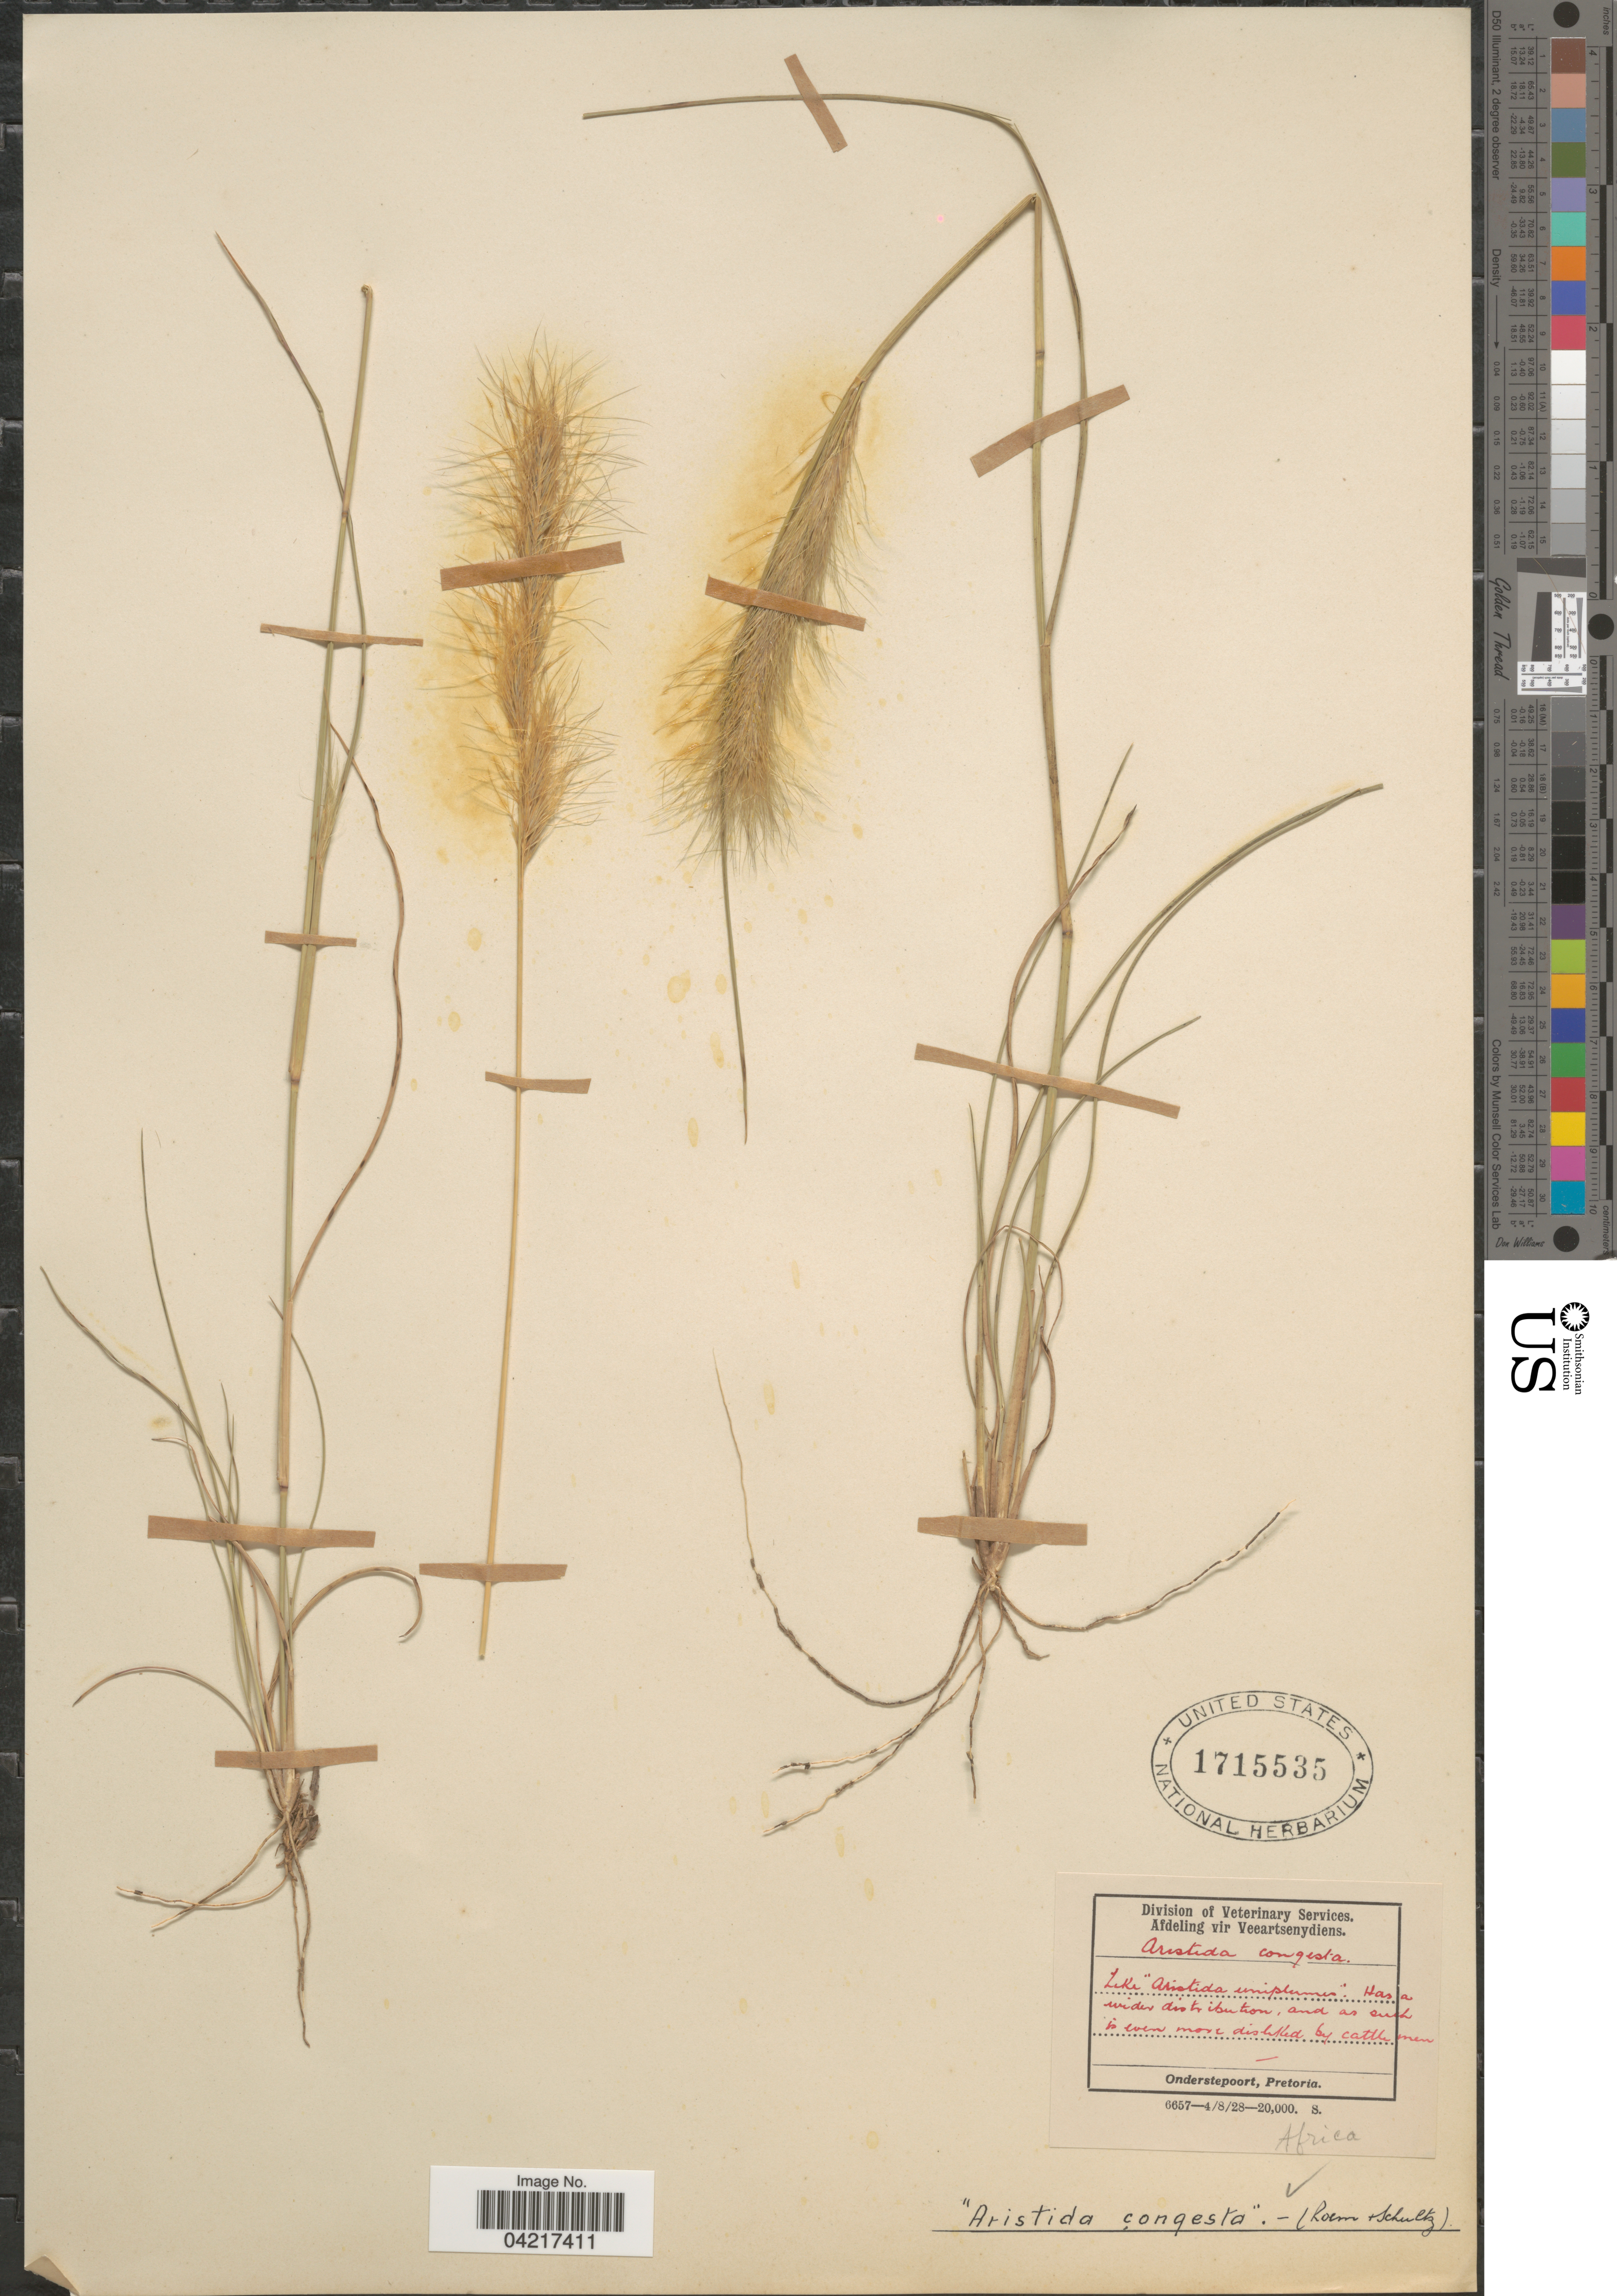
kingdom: Plantae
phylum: Tracheophyta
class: Liliopsida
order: Poales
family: Poaceae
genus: Aristida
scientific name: Aristida congesta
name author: Roem. & Schult.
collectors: Schultz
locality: Africa.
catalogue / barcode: US 1715535